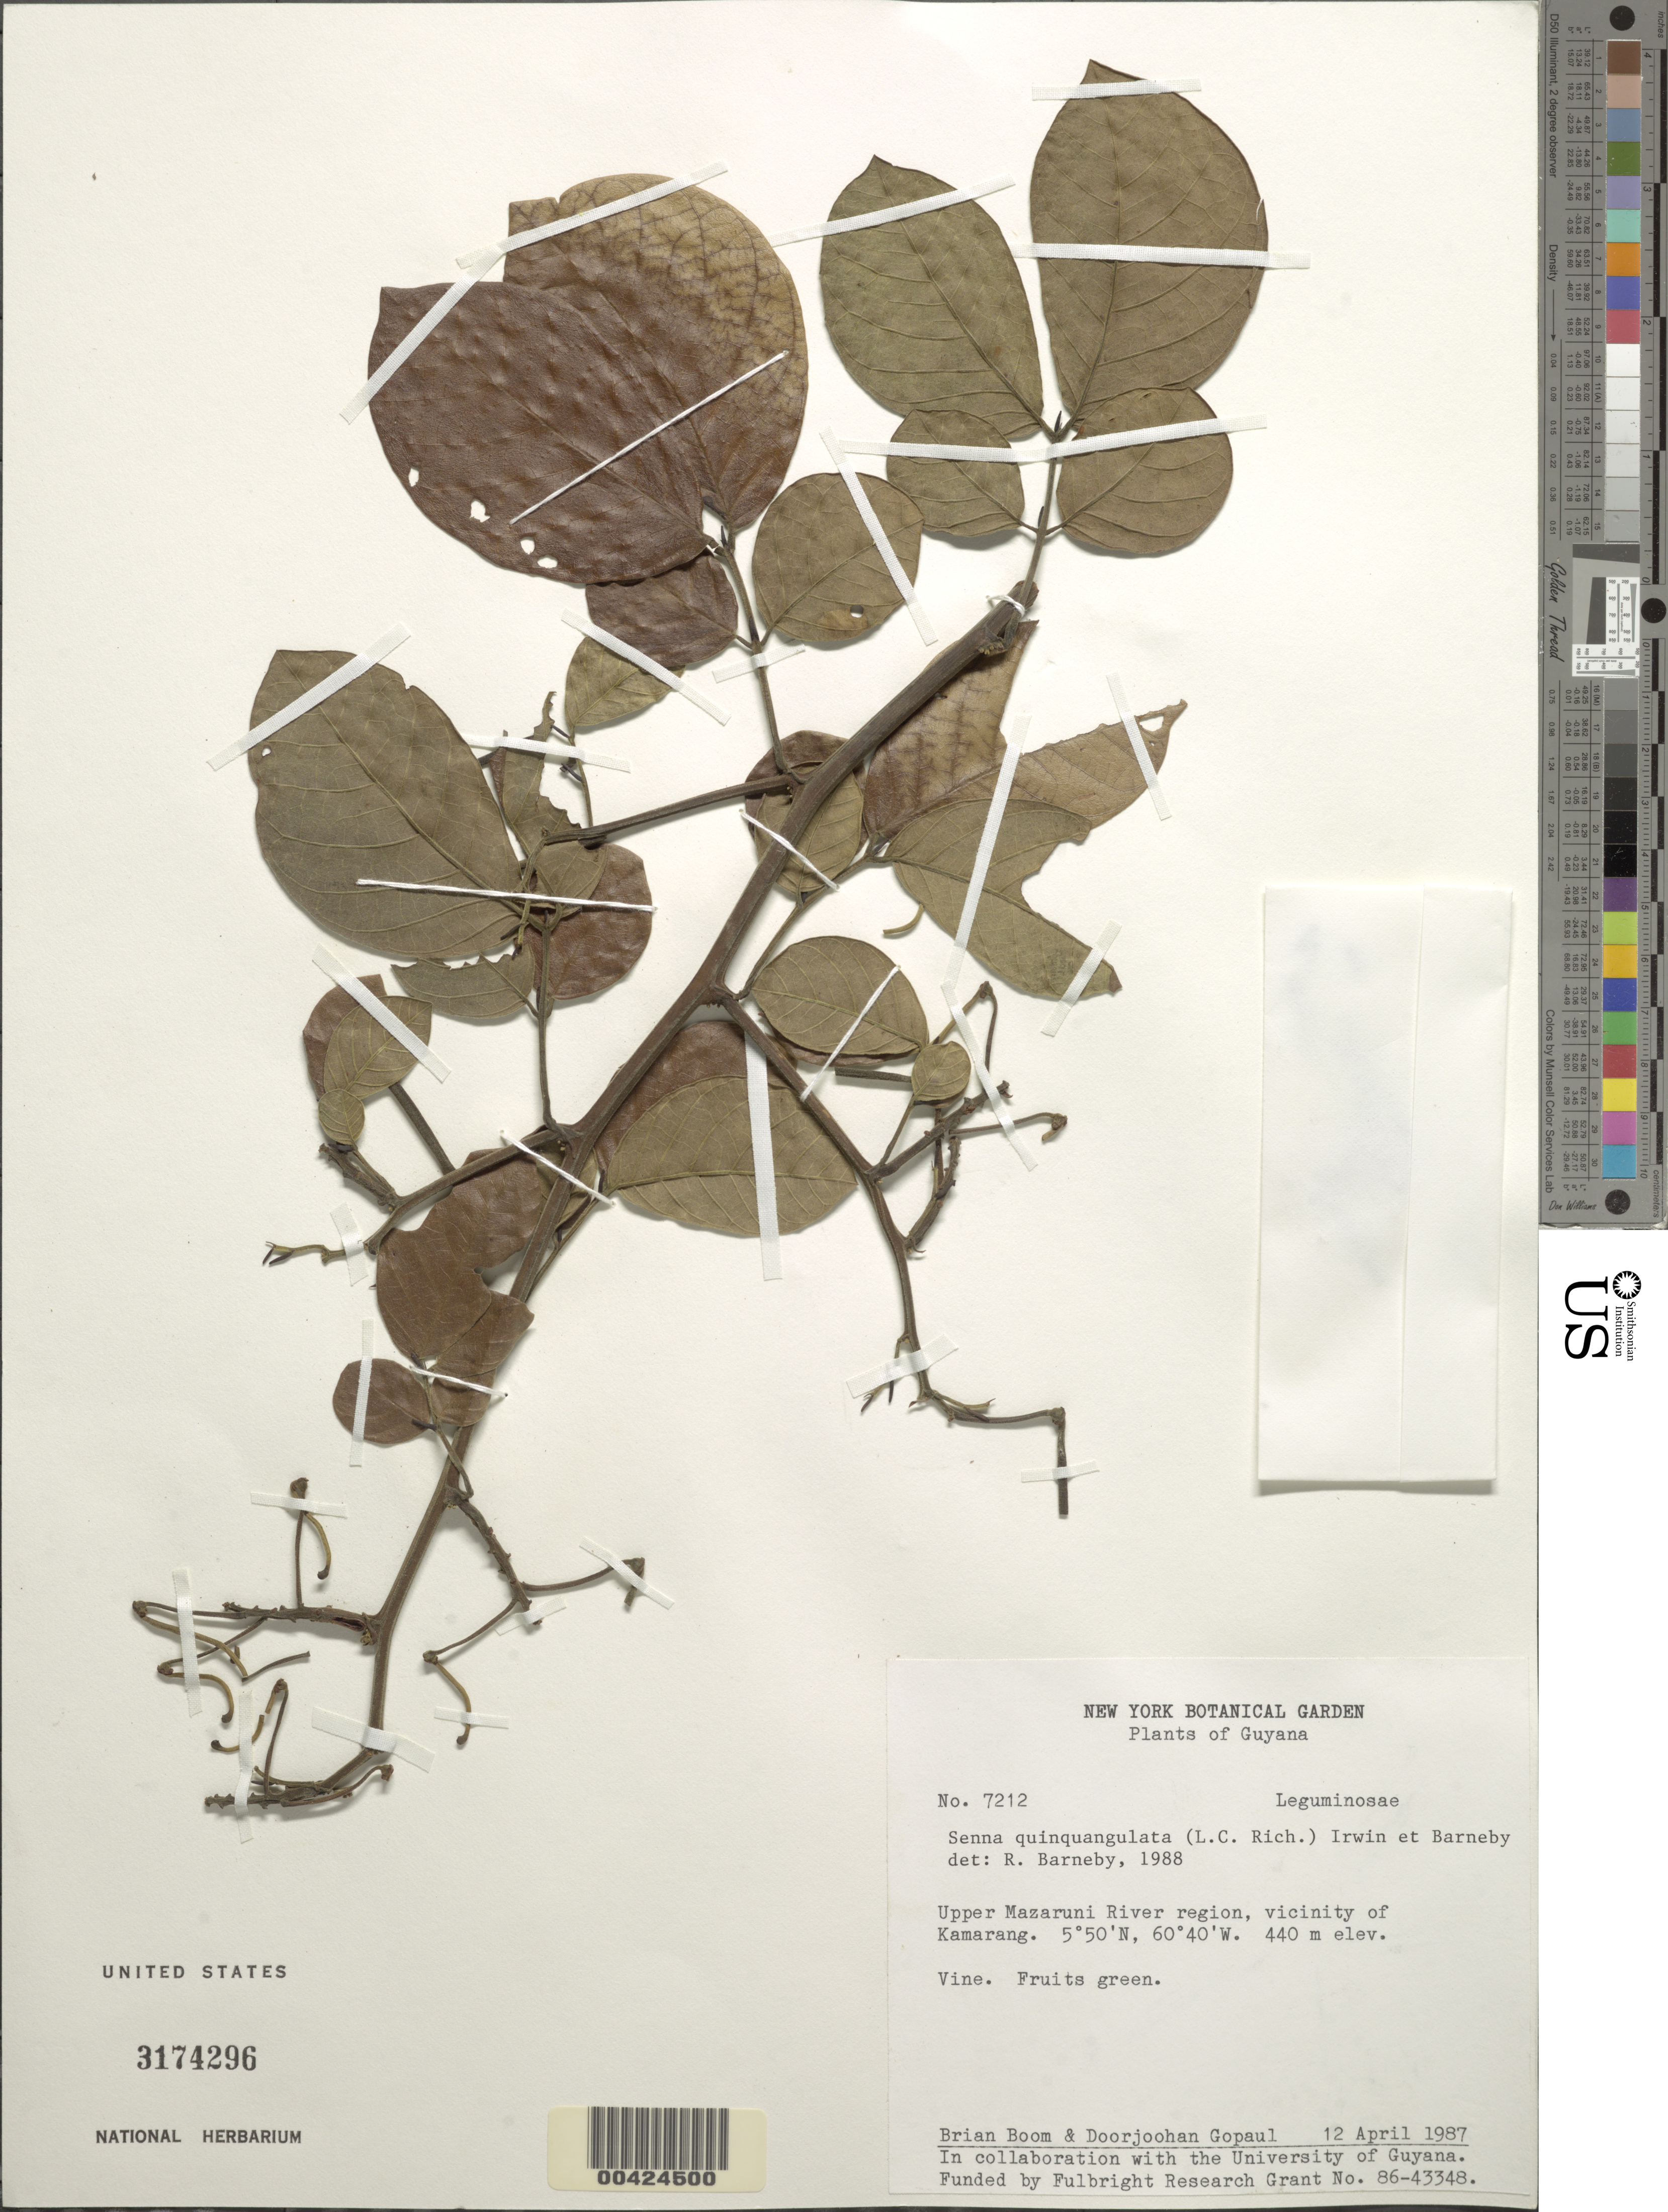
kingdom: Plantae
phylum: Tracheophyta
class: Magnoliopsida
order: Fabales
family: Fabaceae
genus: Senna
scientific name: Senna quinquangulata var. quinquangulata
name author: H.S. Irwin & Barneby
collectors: B. M. Boom & D. Gopaul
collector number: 7212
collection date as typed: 12 Apr 1987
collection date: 1987-04-12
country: Guyana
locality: Kamarang, vicinity of; upper mazaruni region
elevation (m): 440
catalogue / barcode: US 3174296